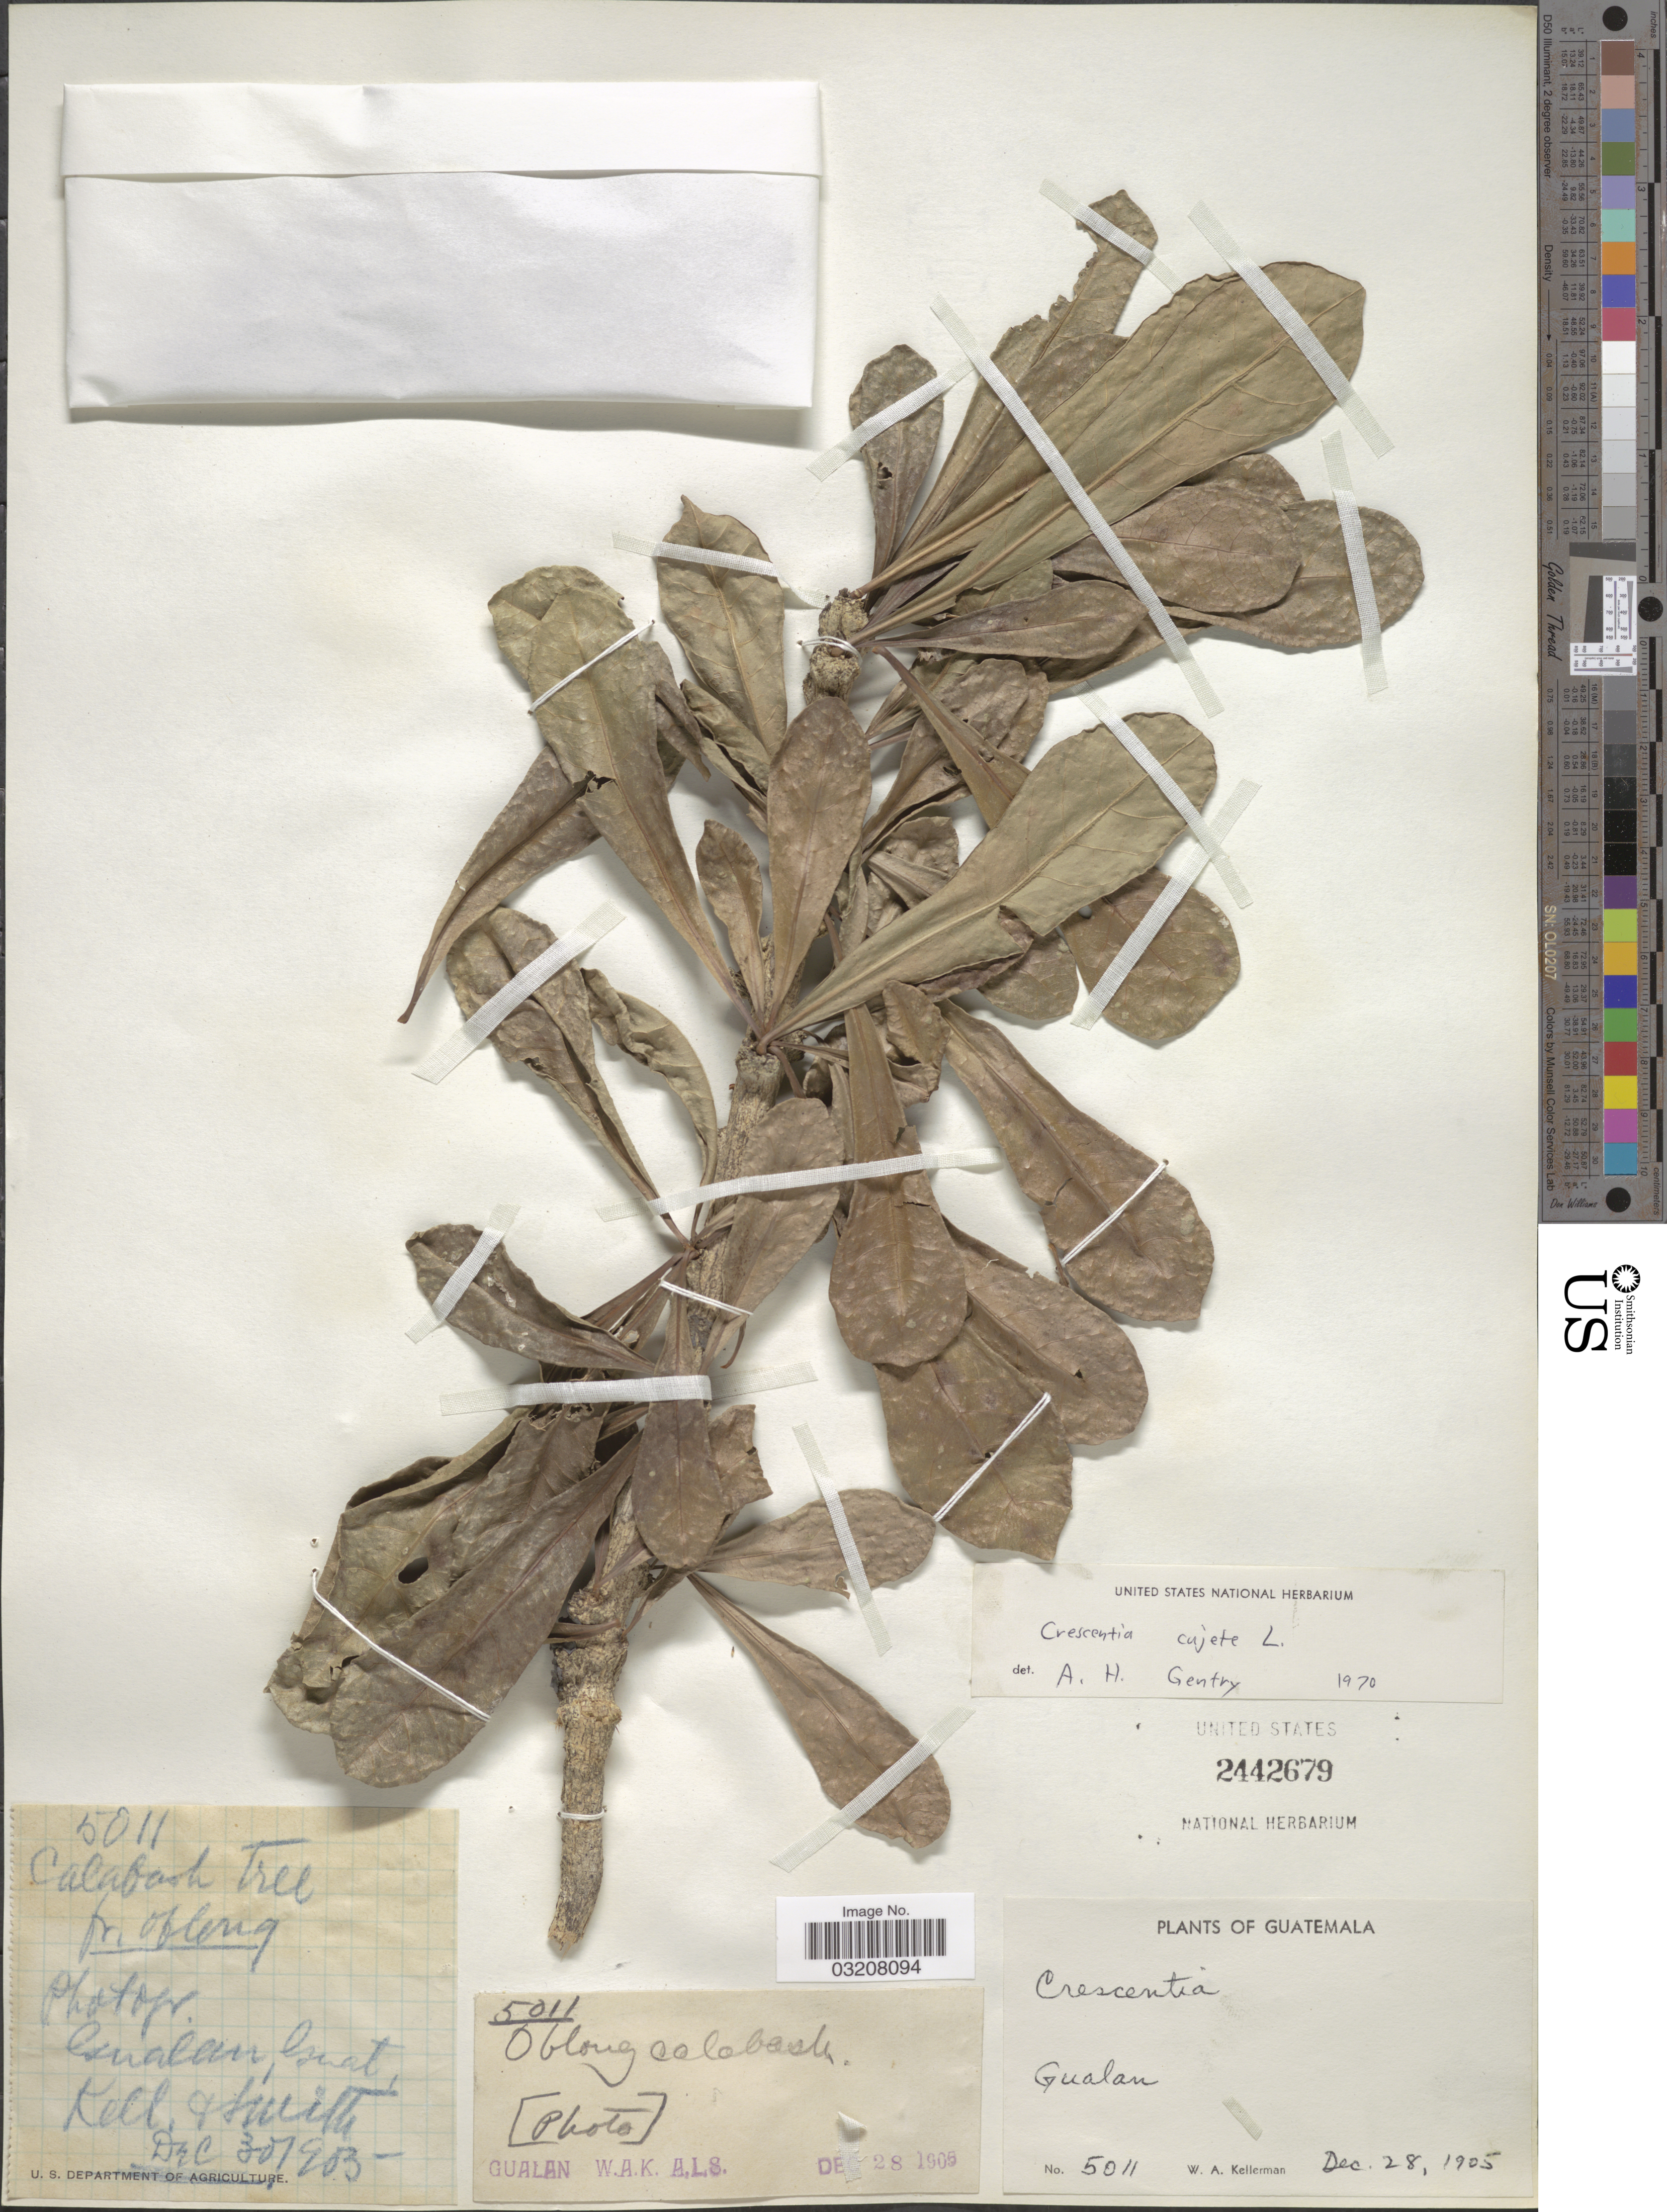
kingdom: Plantae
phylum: Tracheophyta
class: Magnoliopsida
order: Lamiales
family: Bignoniaceae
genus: Crescentia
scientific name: Crescentia cujete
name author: L.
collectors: W. Kellerman & A. L. Smith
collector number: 5011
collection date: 1905-12-28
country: Guatemala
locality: Gualan.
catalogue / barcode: US 2442679